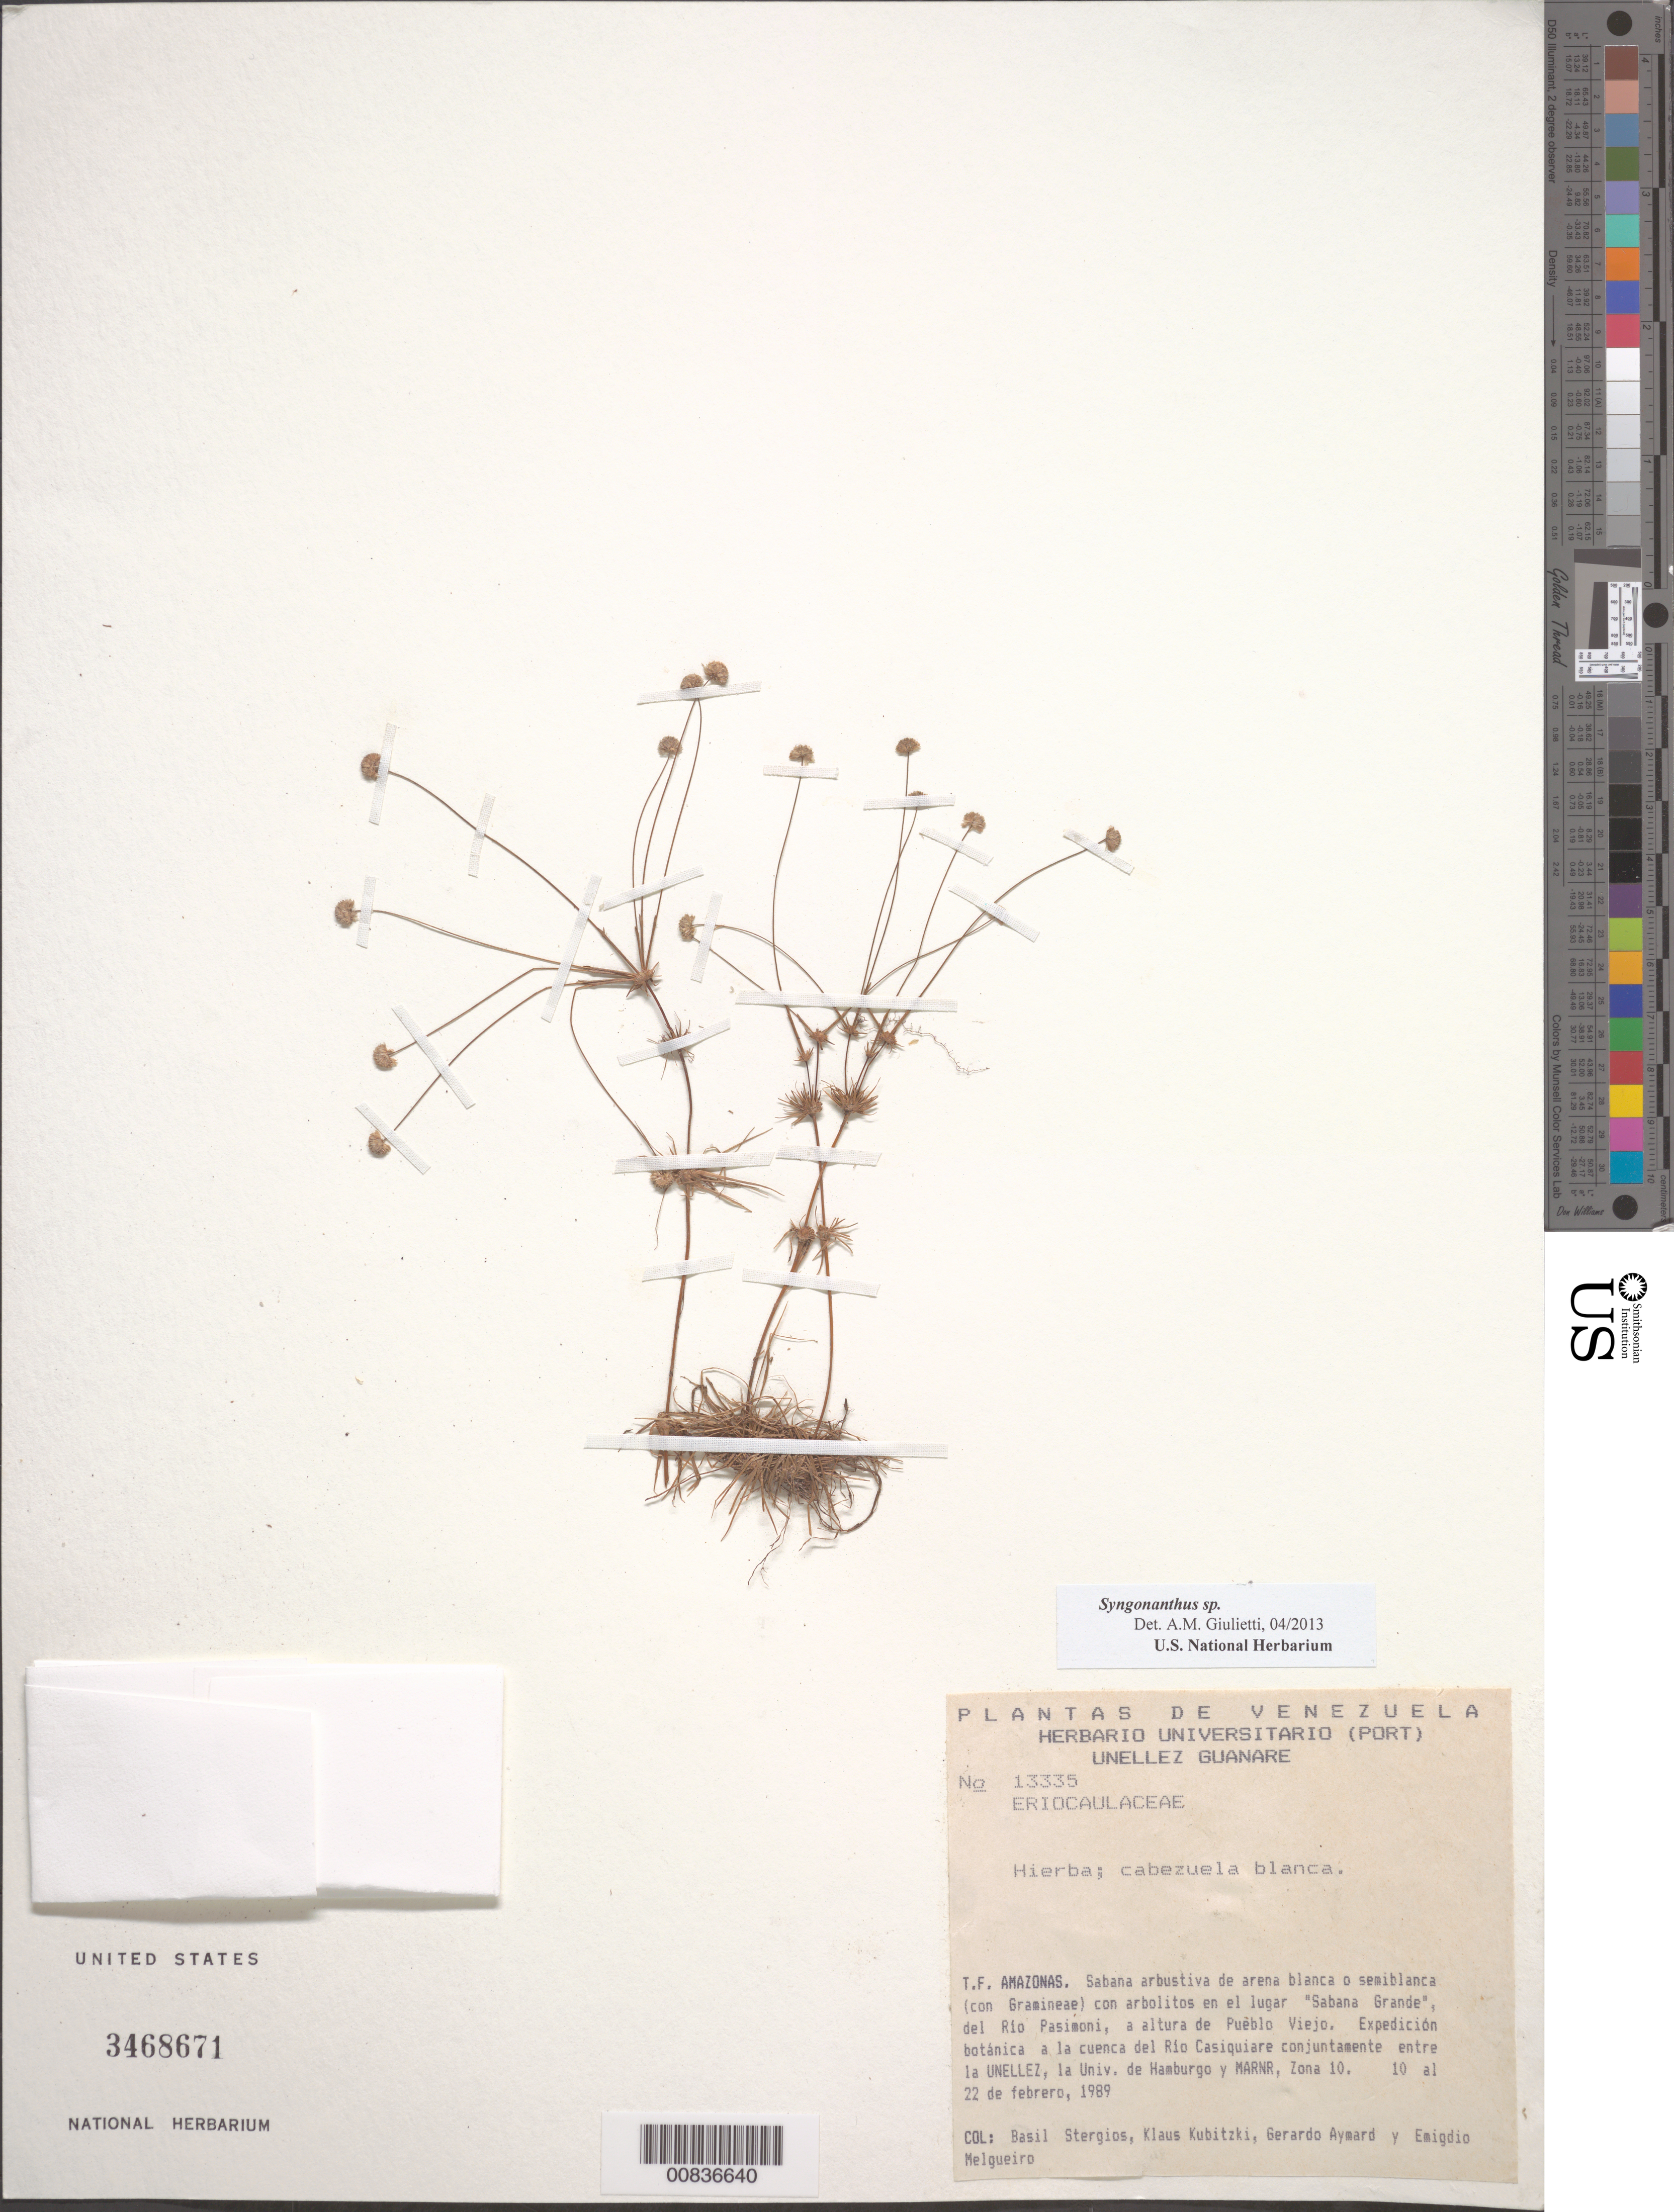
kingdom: Plantae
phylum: Tracheophyta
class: Liliopsida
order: Poales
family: Eriocaulaceae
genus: Syngonanthus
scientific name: Syngonanthus sp.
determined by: Giulietti, Ana M.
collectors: B. G. Stergios, K. Kubitzki, G. A. Aymard & E. Melgueiro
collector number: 13335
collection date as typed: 10-Feb-89 to 22-Feb-89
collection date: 1989-02-10/1989-02-22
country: Venezuela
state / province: Amazonas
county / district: Río Negro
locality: Río Casiquiare, "Sabana Grande", Río Pasimoni, a altura de Pueblo Viejo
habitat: Sabana arbustiva de arena blanca con arbolitos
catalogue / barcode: US 3468671